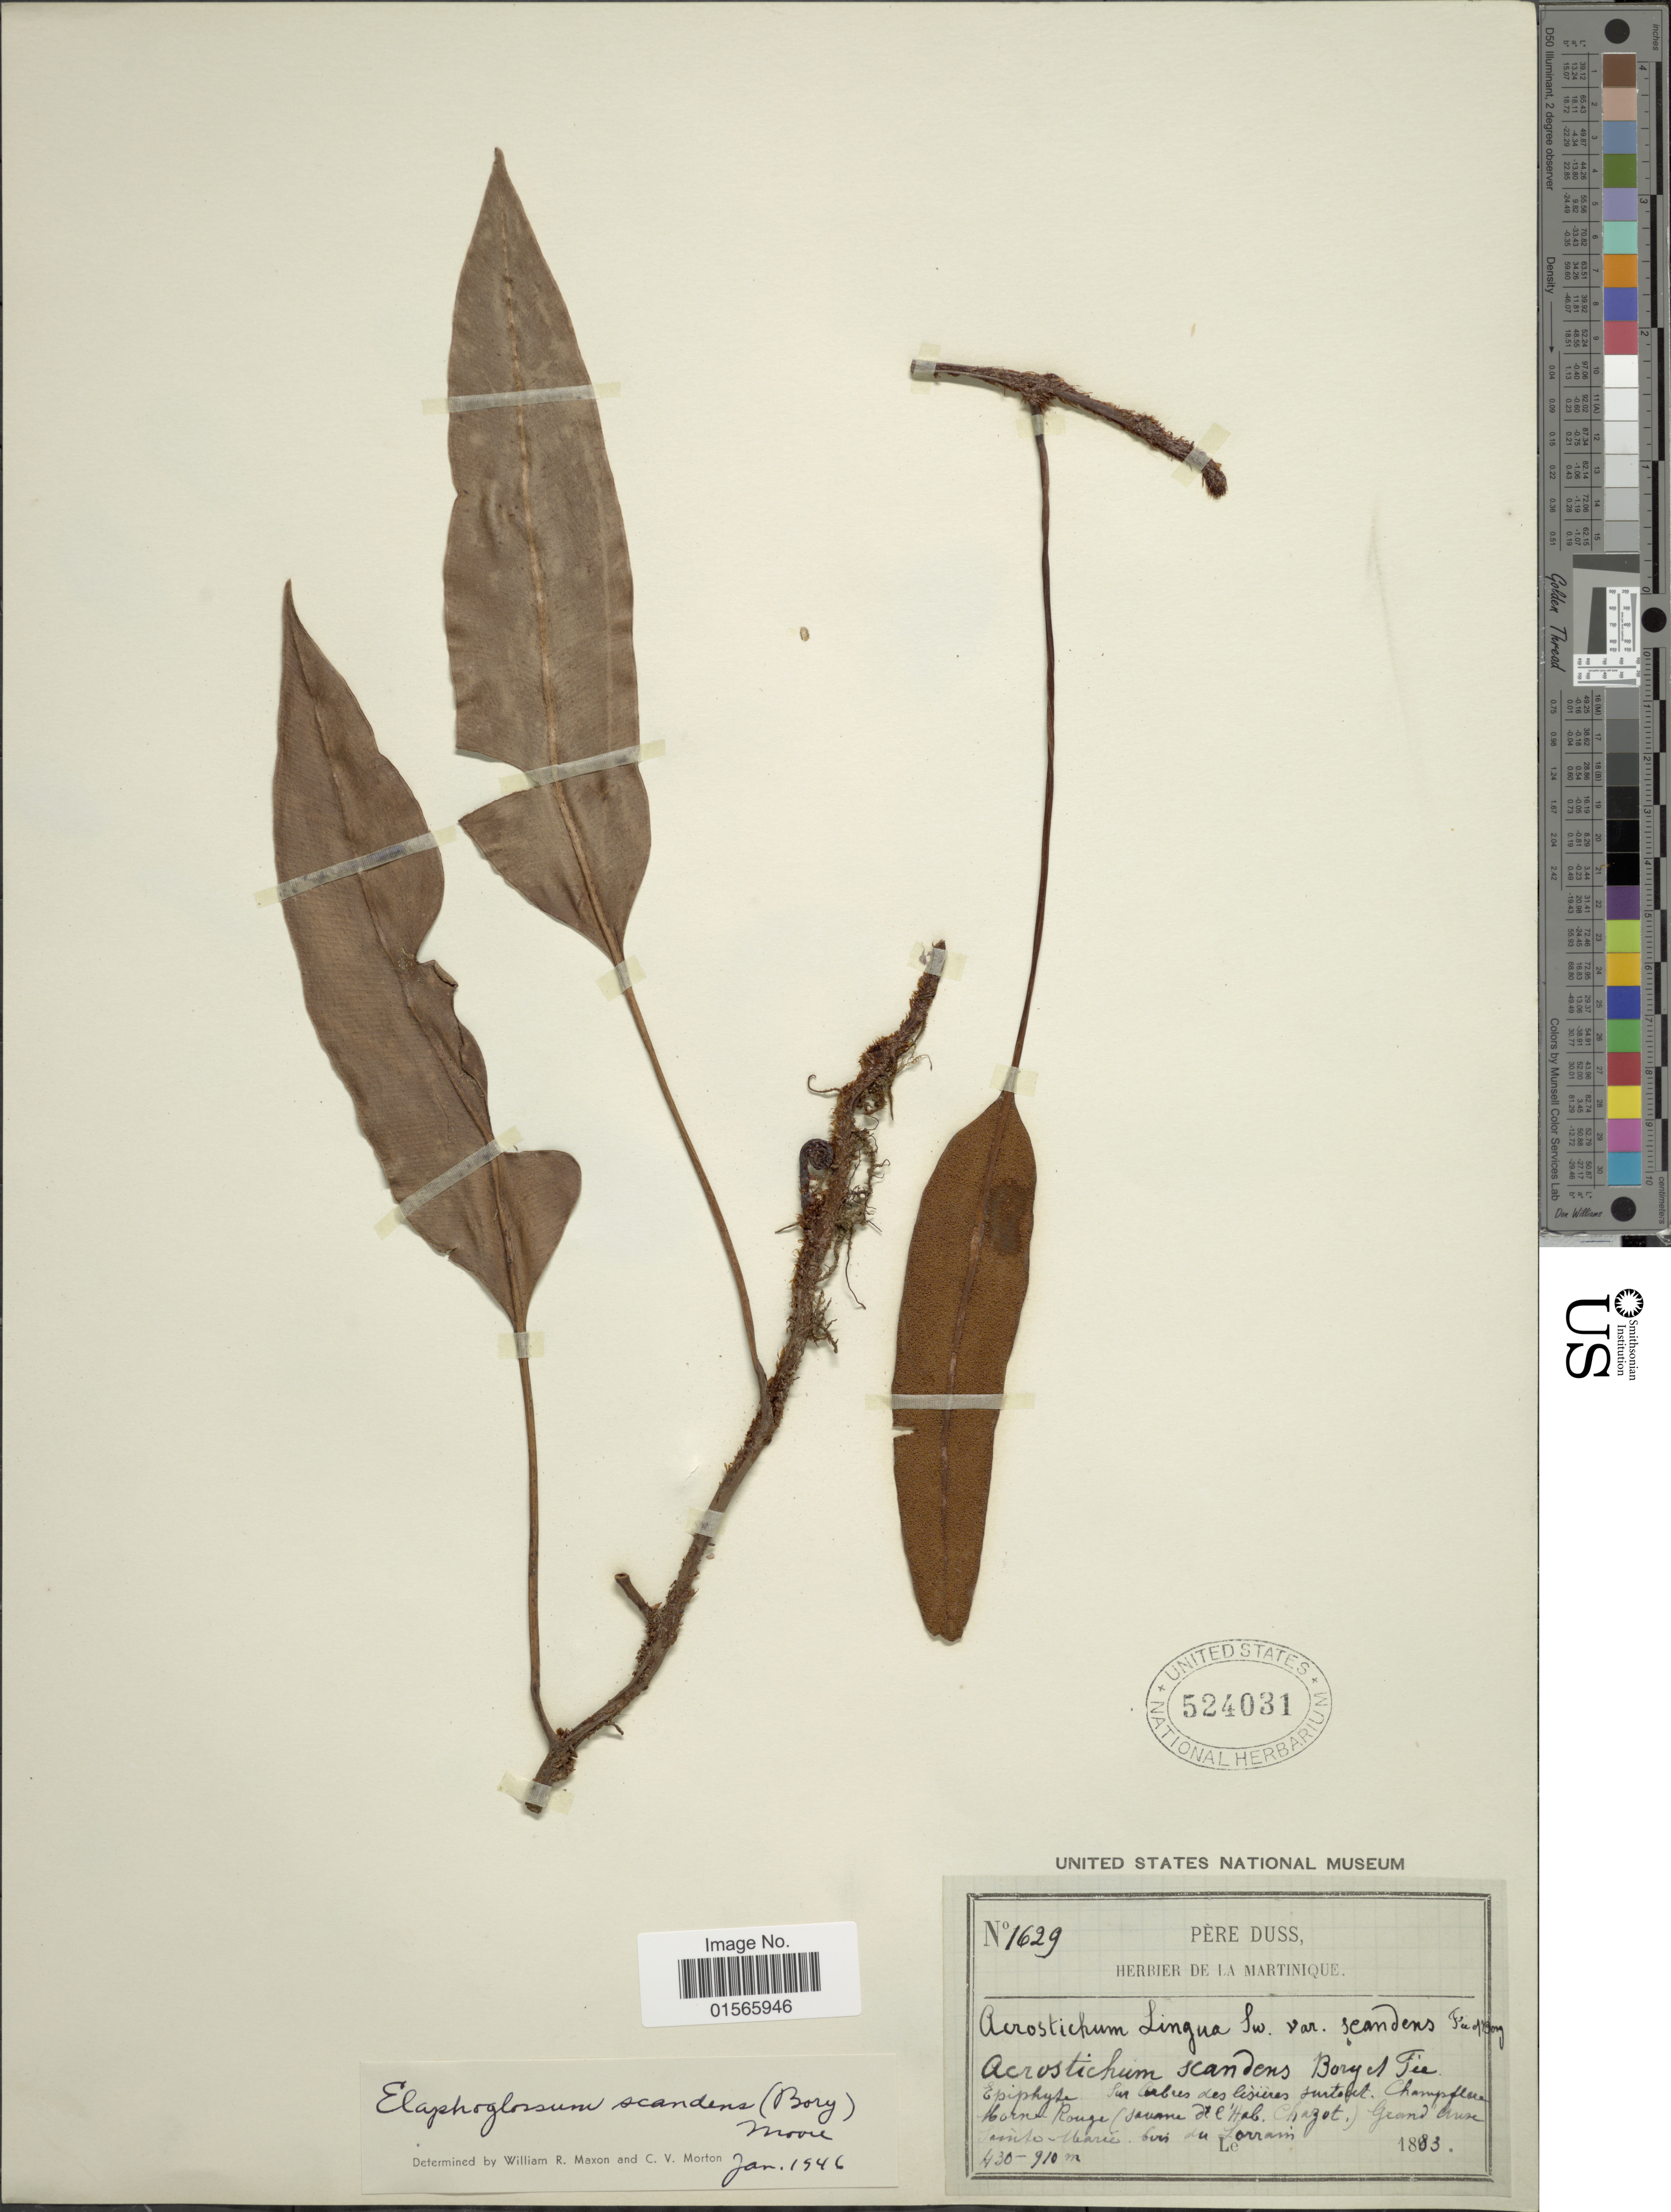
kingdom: Plantae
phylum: Tracheophyta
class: Polypodiopsida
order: Polypodiales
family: Dryopteridaceae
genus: Elaphoglossum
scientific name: Elaphoglossum scandens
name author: (Bory ex Fée) T. Moore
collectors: Père Duss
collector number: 1629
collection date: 1883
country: Martinique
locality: Champfleure Horne Rouge (savane de l'Hab. Chazot) Grand 'Anse Sainte-Marie bois du Lorrain.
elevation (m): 430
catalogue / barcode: US 524031